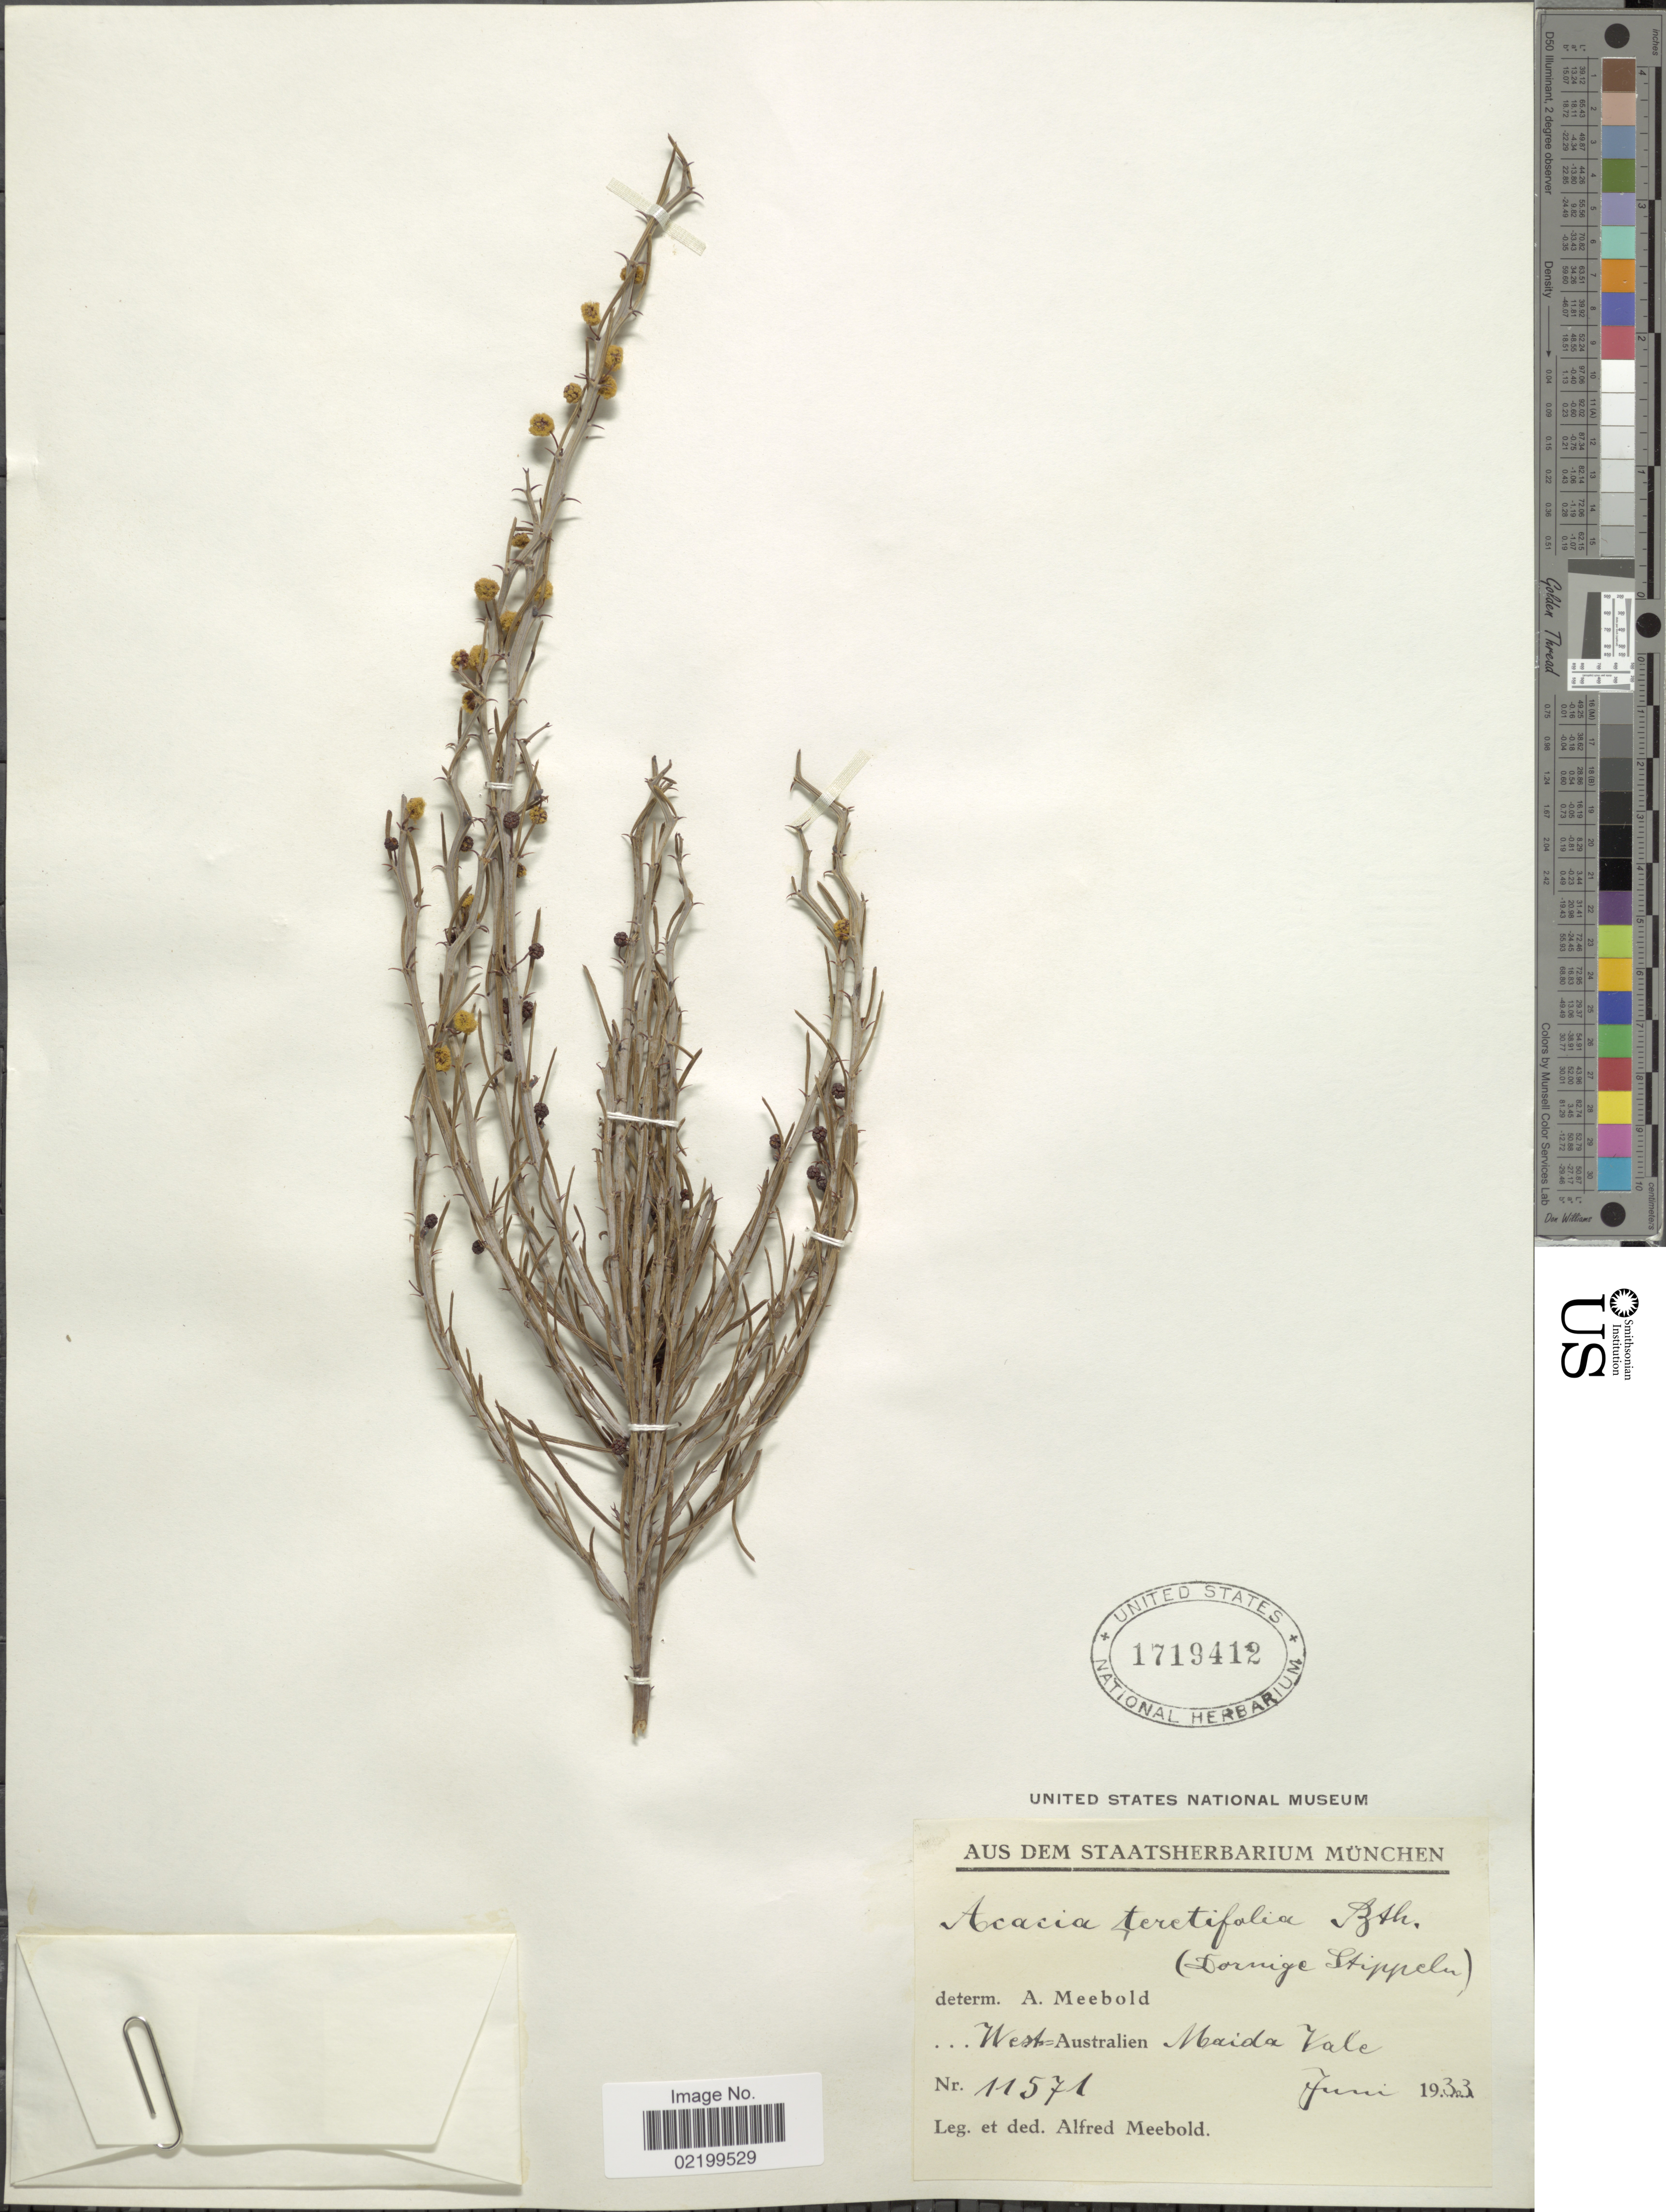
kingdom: Plantae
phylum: Tracheophyta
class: Magnoliopsida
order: Fabales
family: Fabaceae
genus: Acacia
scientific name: Acacia teretifolia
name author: Benth.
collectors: A. Meebold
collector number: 11571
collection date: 1933-06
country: Australia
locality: West Australien, Maida Vale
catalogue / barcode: US 1719412